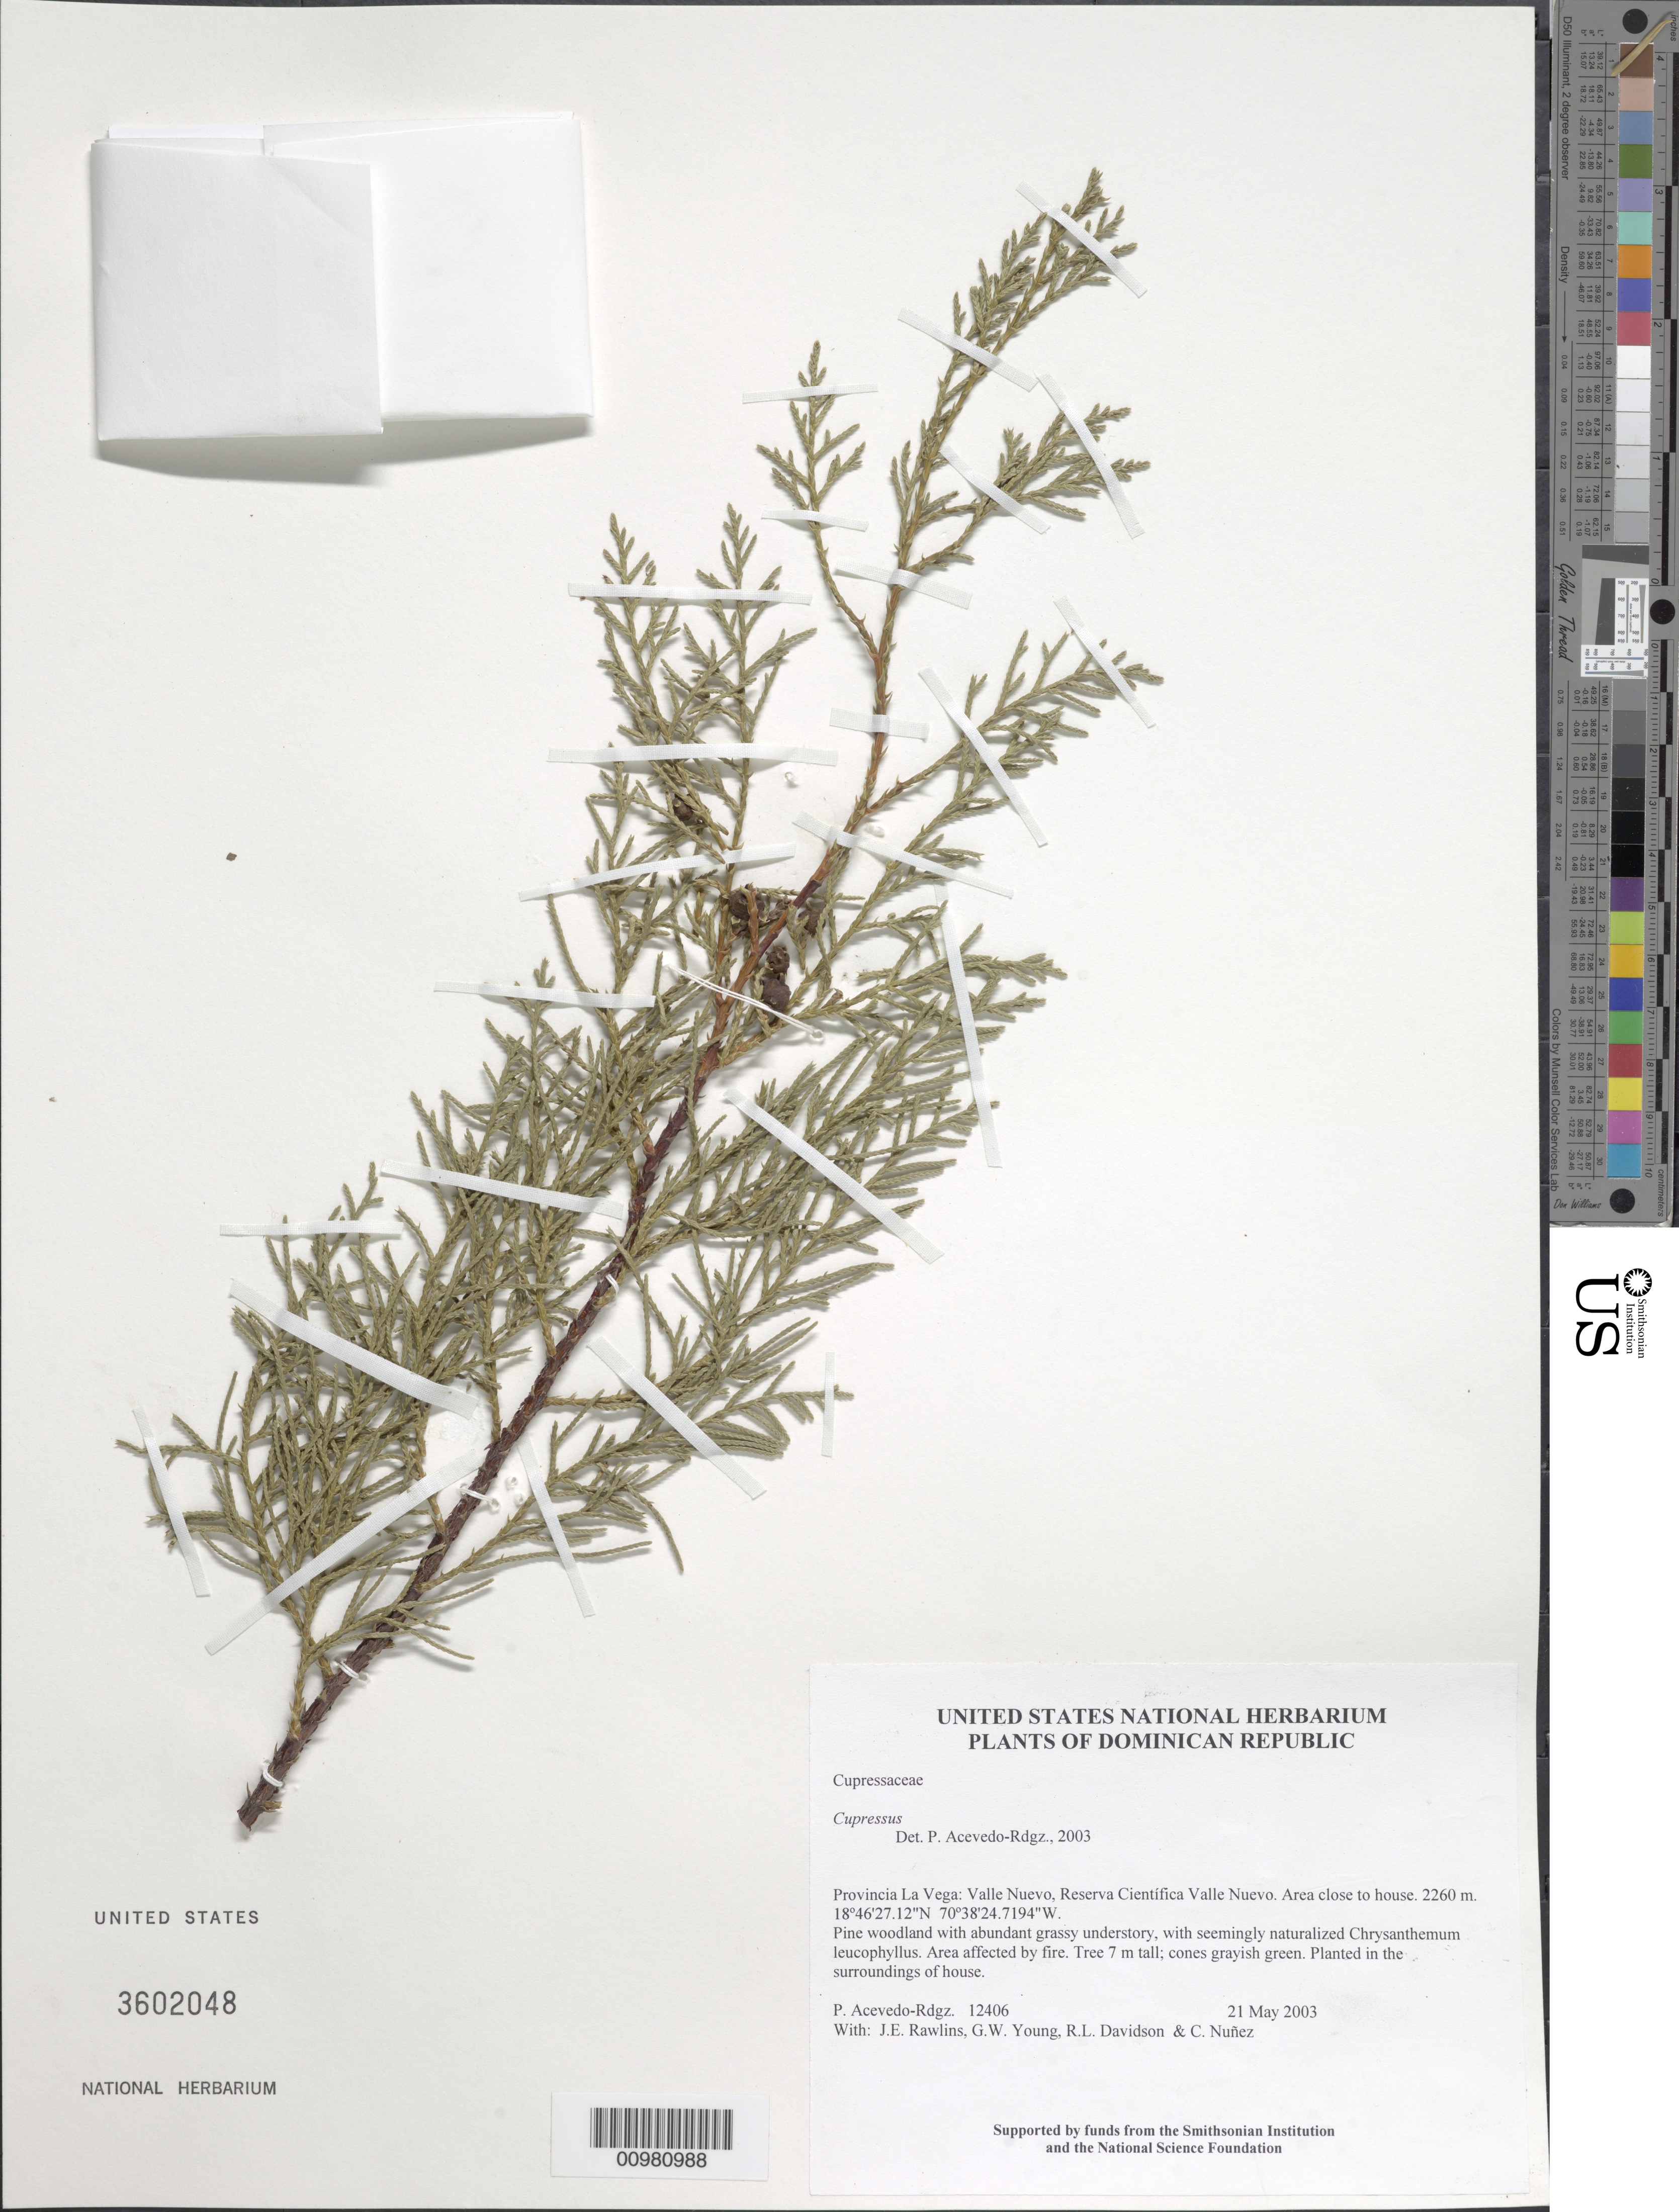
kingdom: Plantae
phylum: Tracheophyta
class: Pinopsida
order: Pinales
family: Cupressaceae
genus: Juniperus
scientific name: Juniperus gracilior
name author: Pilg. in Urb.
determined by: Acevedo-Rodriguez, P., (US), Smithsonian Institution - National Museum of Natural History (UNITED STATES)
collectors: P. Acevedo-Rodr., J. Rawlins, G. Young, R. Davidson & C. Nunez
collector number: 12406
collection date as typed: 21 May 2003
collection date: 2003-05-21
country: Dominican Republic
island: Hispaniola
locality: Provincia La Vega: Valle Nuevo, Reserva Científica Valle Nuevo. Area close to house.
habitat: Pine woodland with abundant grassy understory, with seemingly naturalized Chrysanthemum leucophyllus. Area affected by fire.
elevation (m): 2260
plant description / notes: US, NY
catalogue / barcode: US 3602048